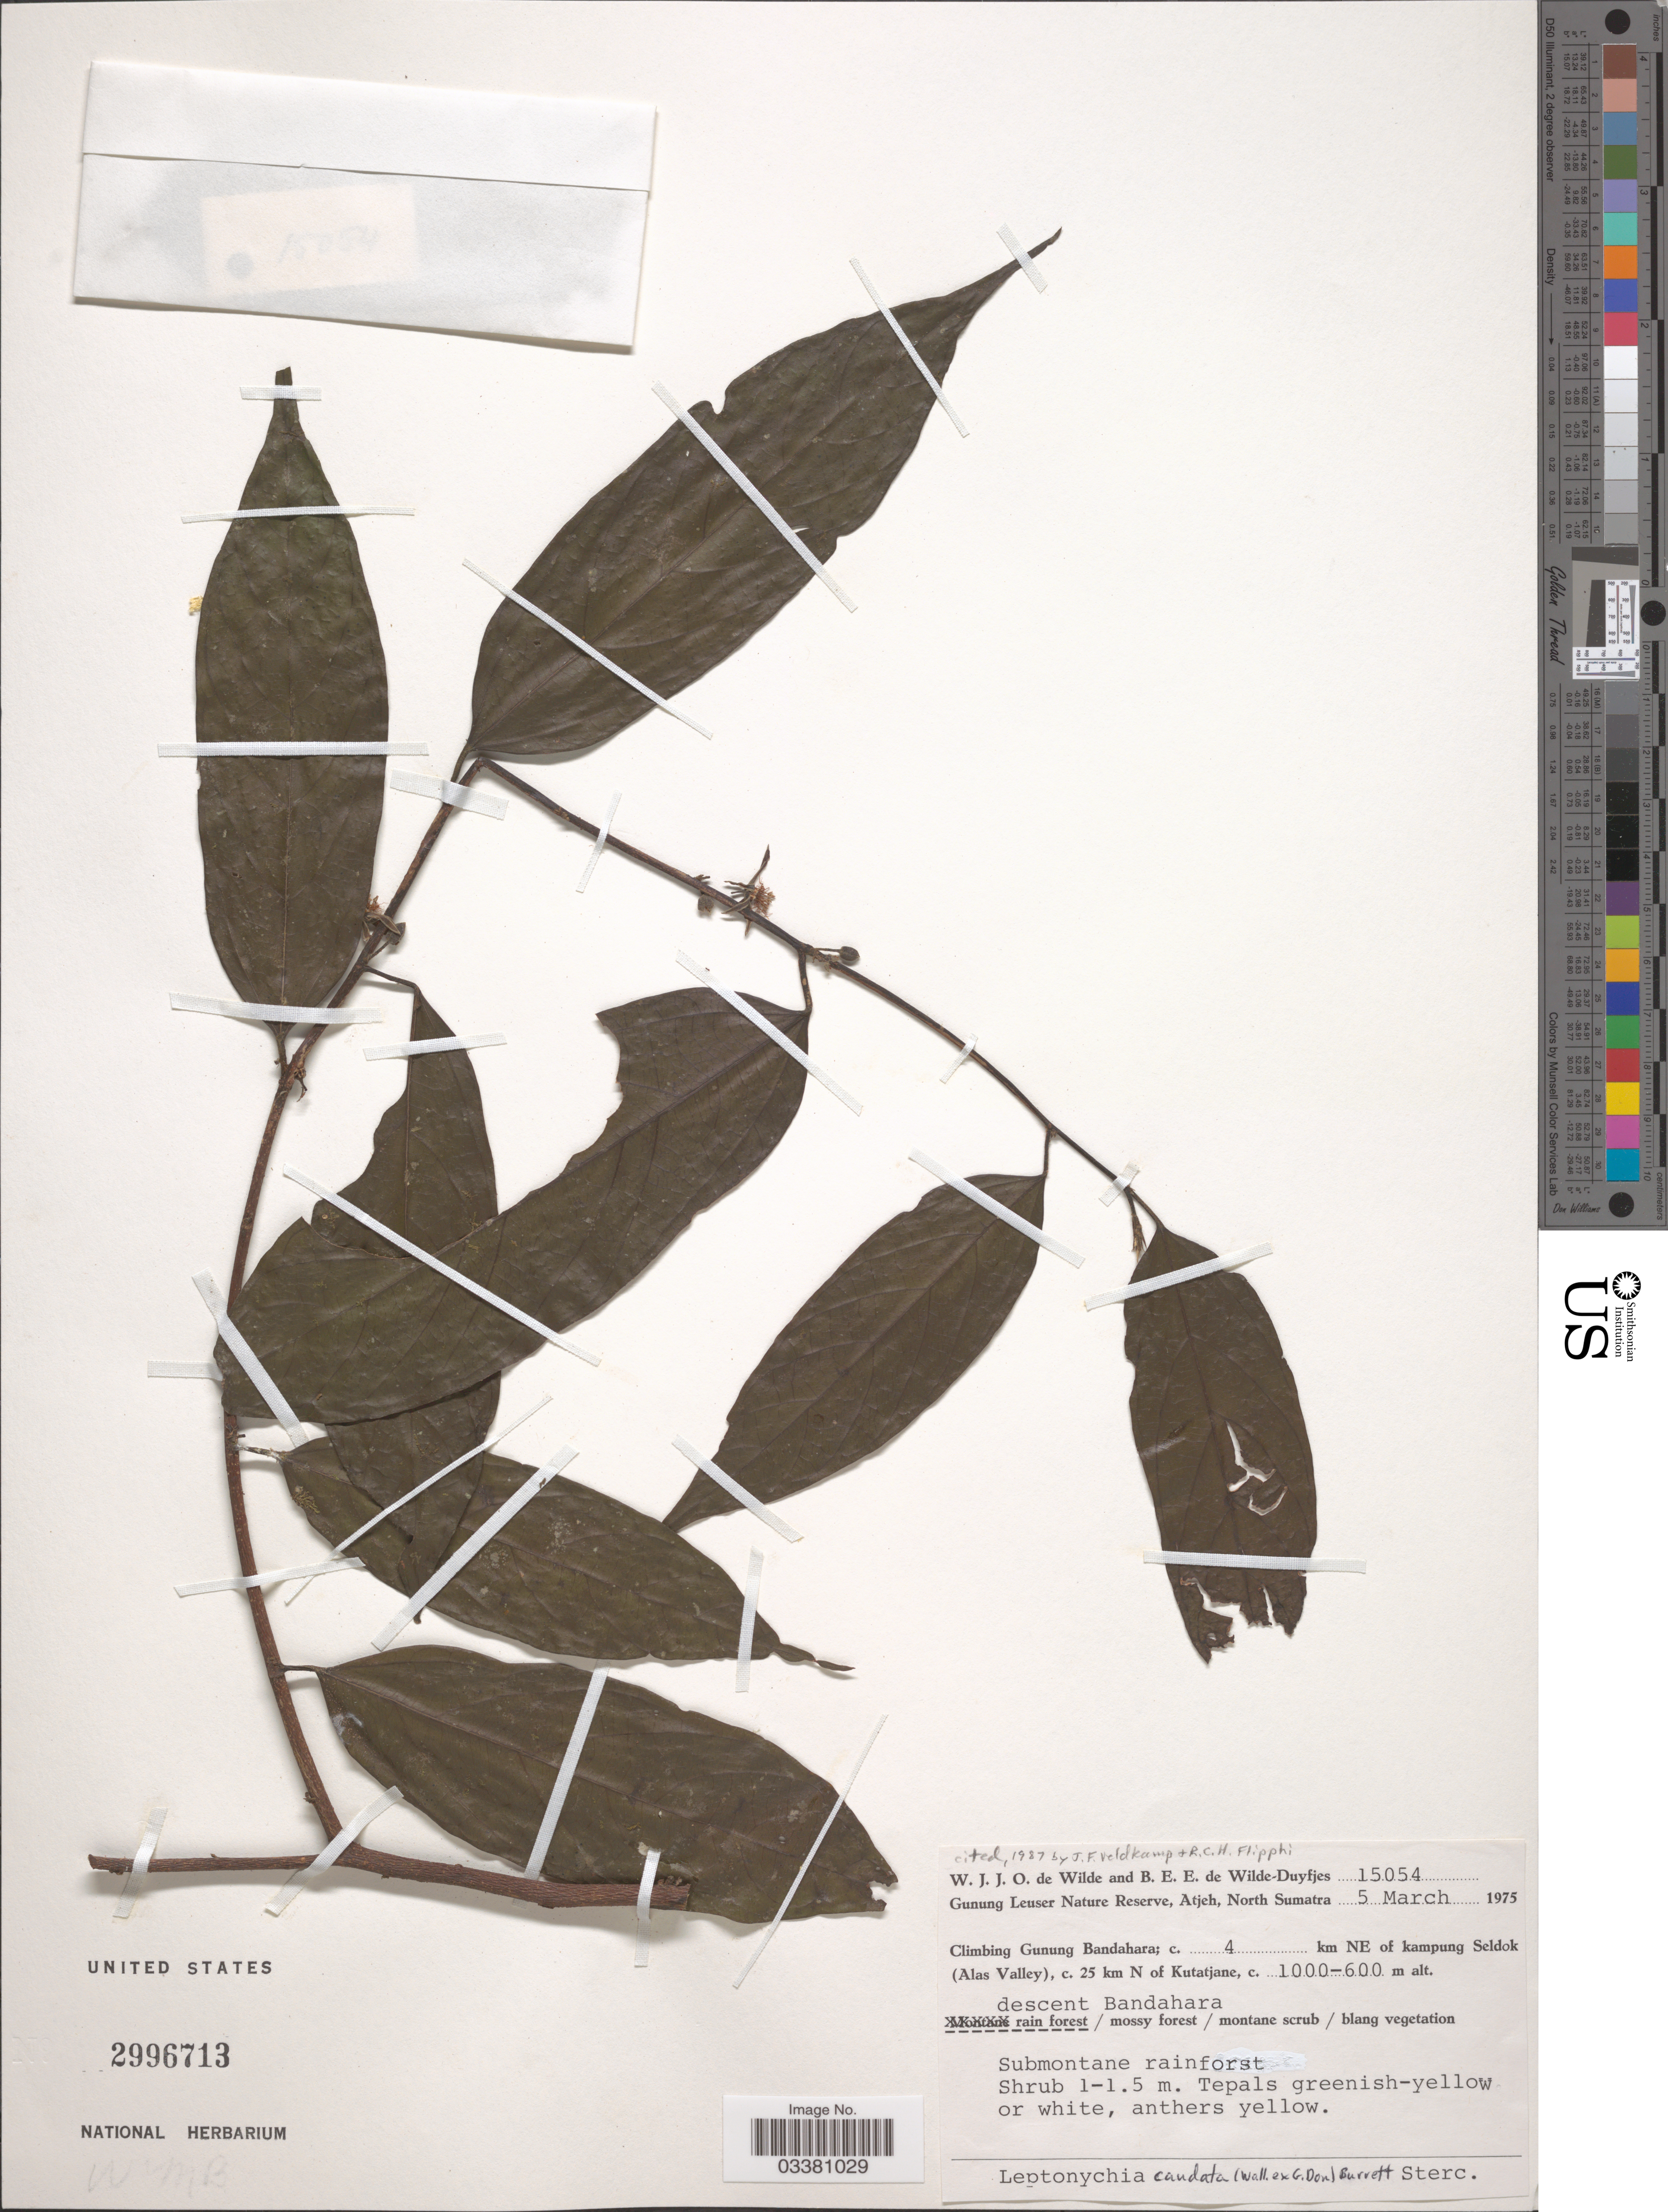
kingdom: Plantae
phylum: Tracheophyta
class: Magnoliopsida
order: Malvales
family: Malvaceae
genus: Leptonychia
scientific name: Leptonychia caudata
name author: Burret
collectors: W. J. de Wilde & B. E. de Wilde-Duyfjes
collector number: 15054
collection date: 1975-03-05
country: Indonesia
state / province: Sumatra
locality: Gunung Leuser Nature Reserve, Atjeh, North Sumatra. Climbing Gunung Bandahara; c. 4 km NE of kampung Seldok (Alas Valley), c. 25 km N of Kutatjane. Descent Bandahara.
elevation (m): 600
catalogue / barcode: US 2996713